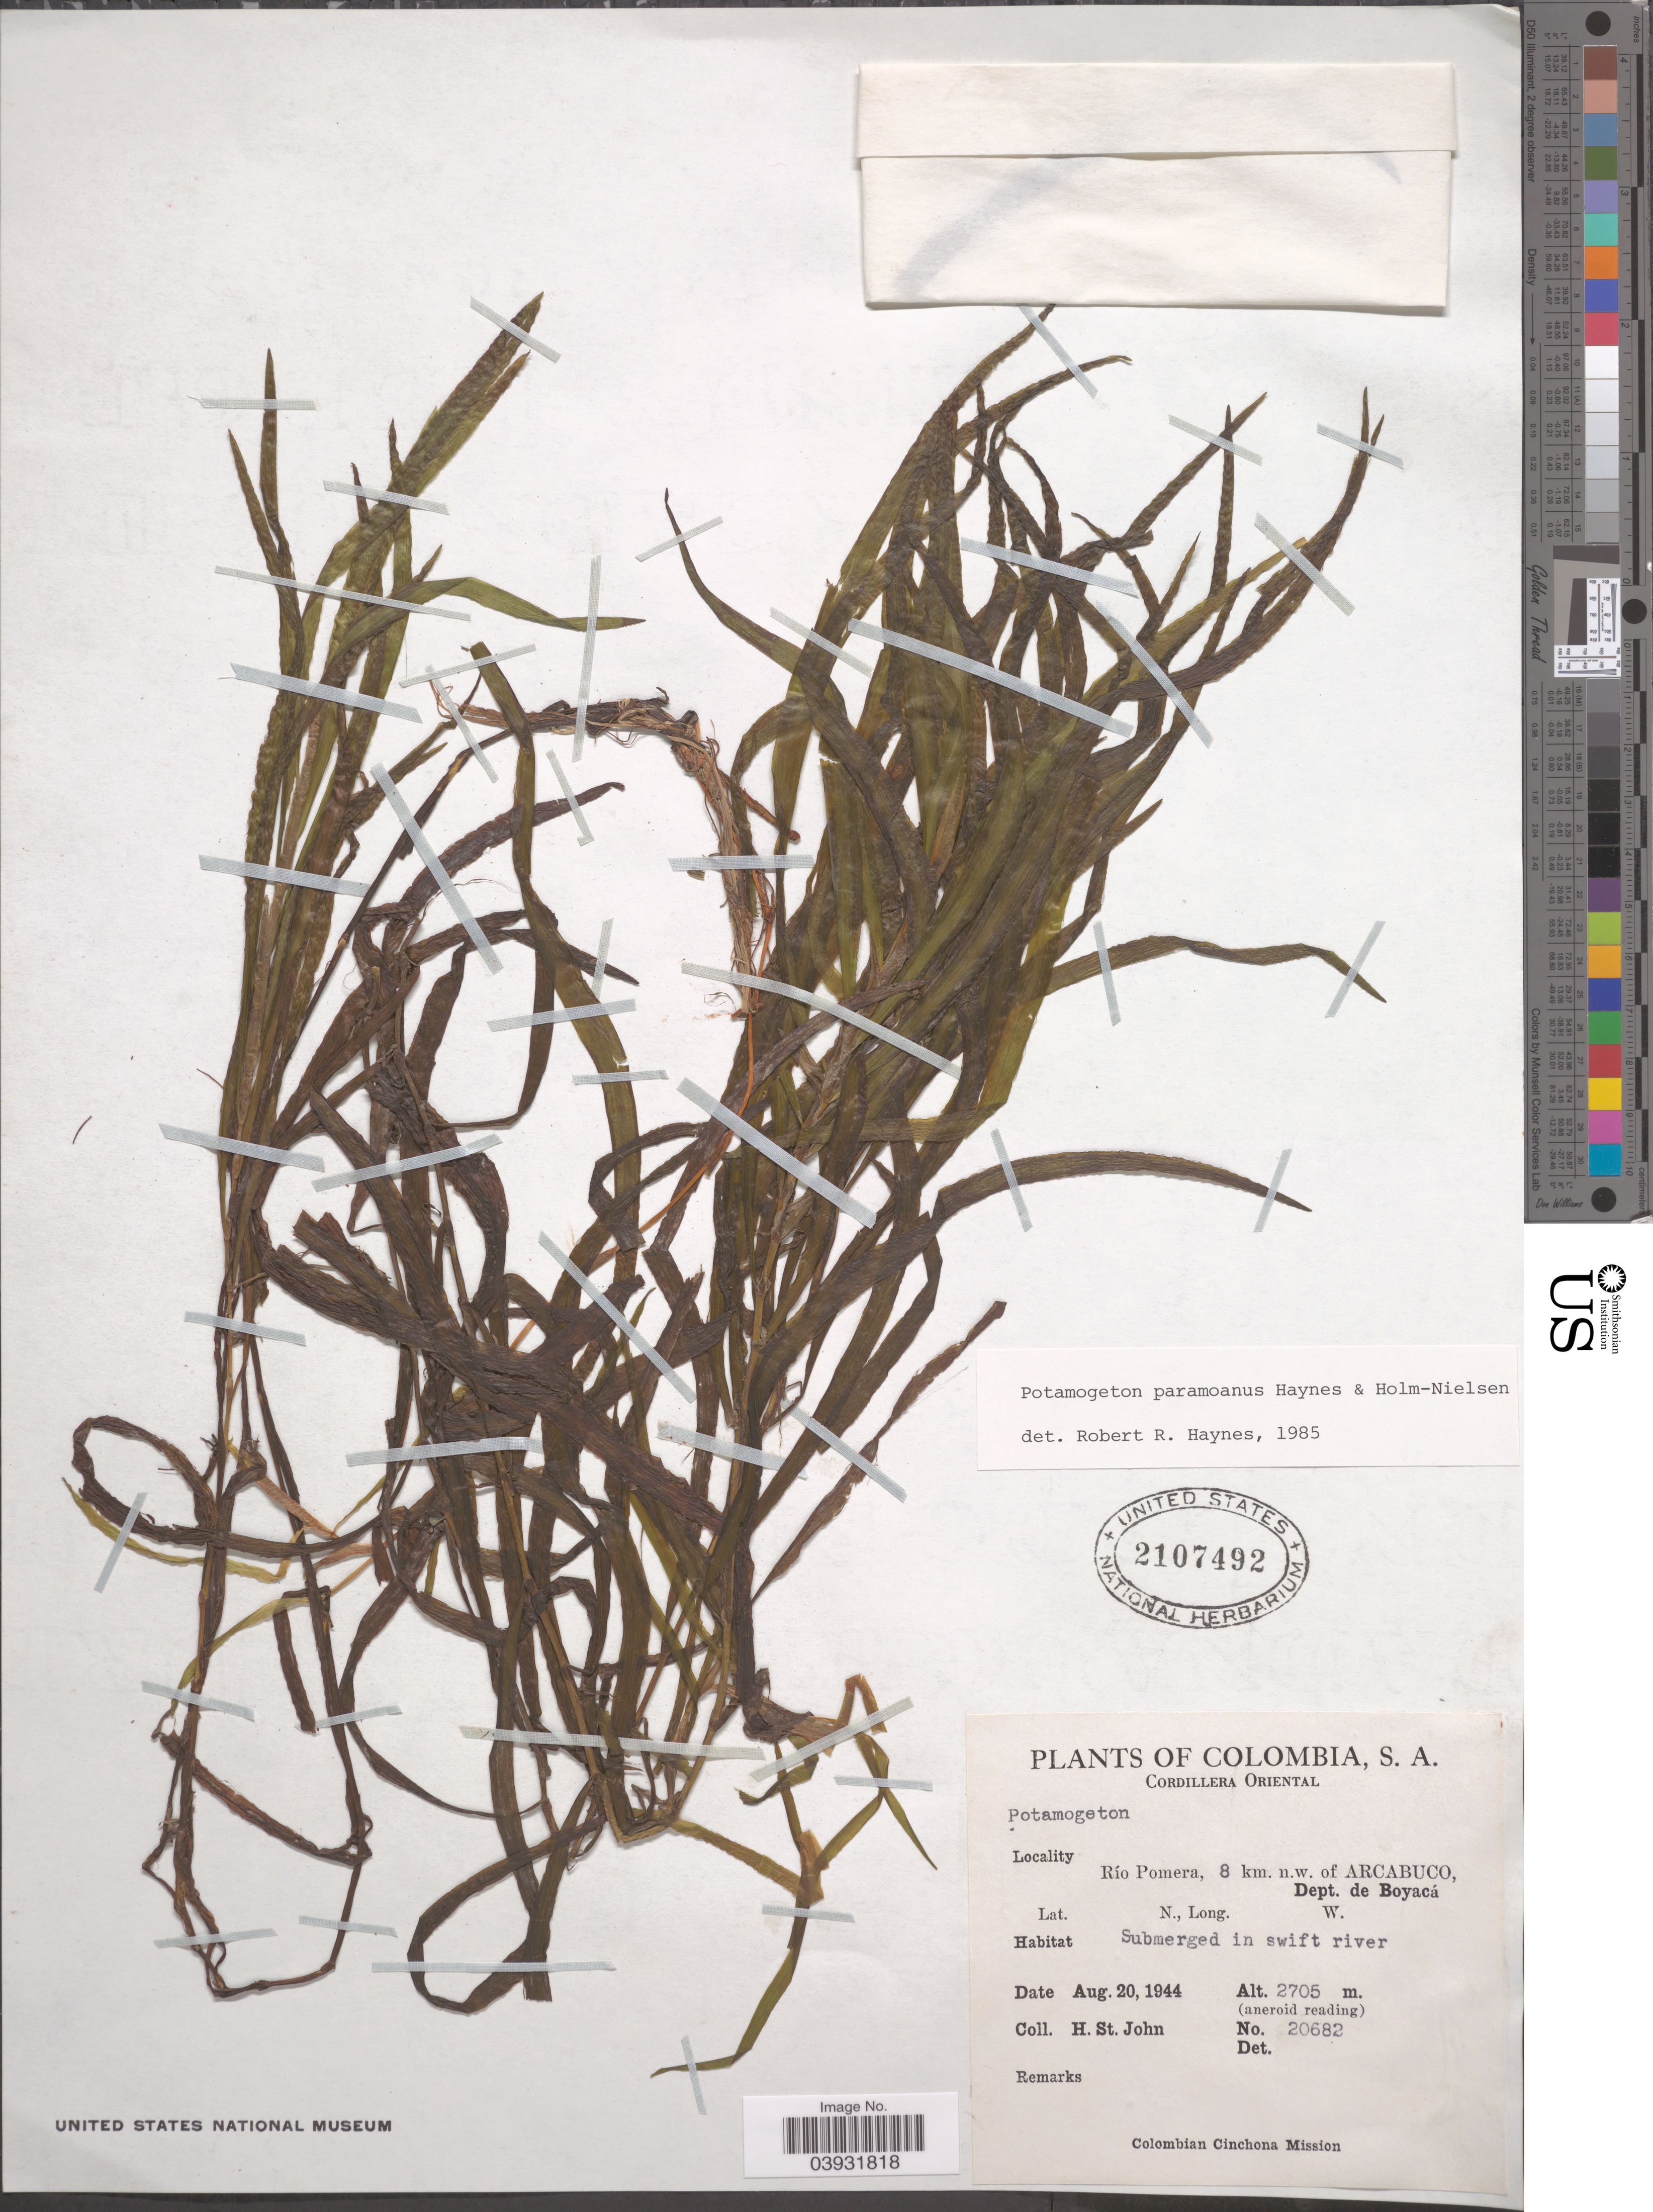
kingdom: Plantae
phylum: Tracheophyta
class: Liliopsida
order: Alismatales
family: Potamogetonaceae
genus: Potamogeton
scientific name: Potamogeton paramoanus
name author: R.R. Haynes & Holm-Nielsen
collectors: H. St. John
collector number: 20682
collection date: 1944-08-20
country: Colombia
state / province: Boyacá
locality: Cordillera Oriental. Río Pomera, 8 km. n.w. of Arcabuco, Dept. de Boyacá.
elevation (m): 2705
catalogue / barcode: US 2107492